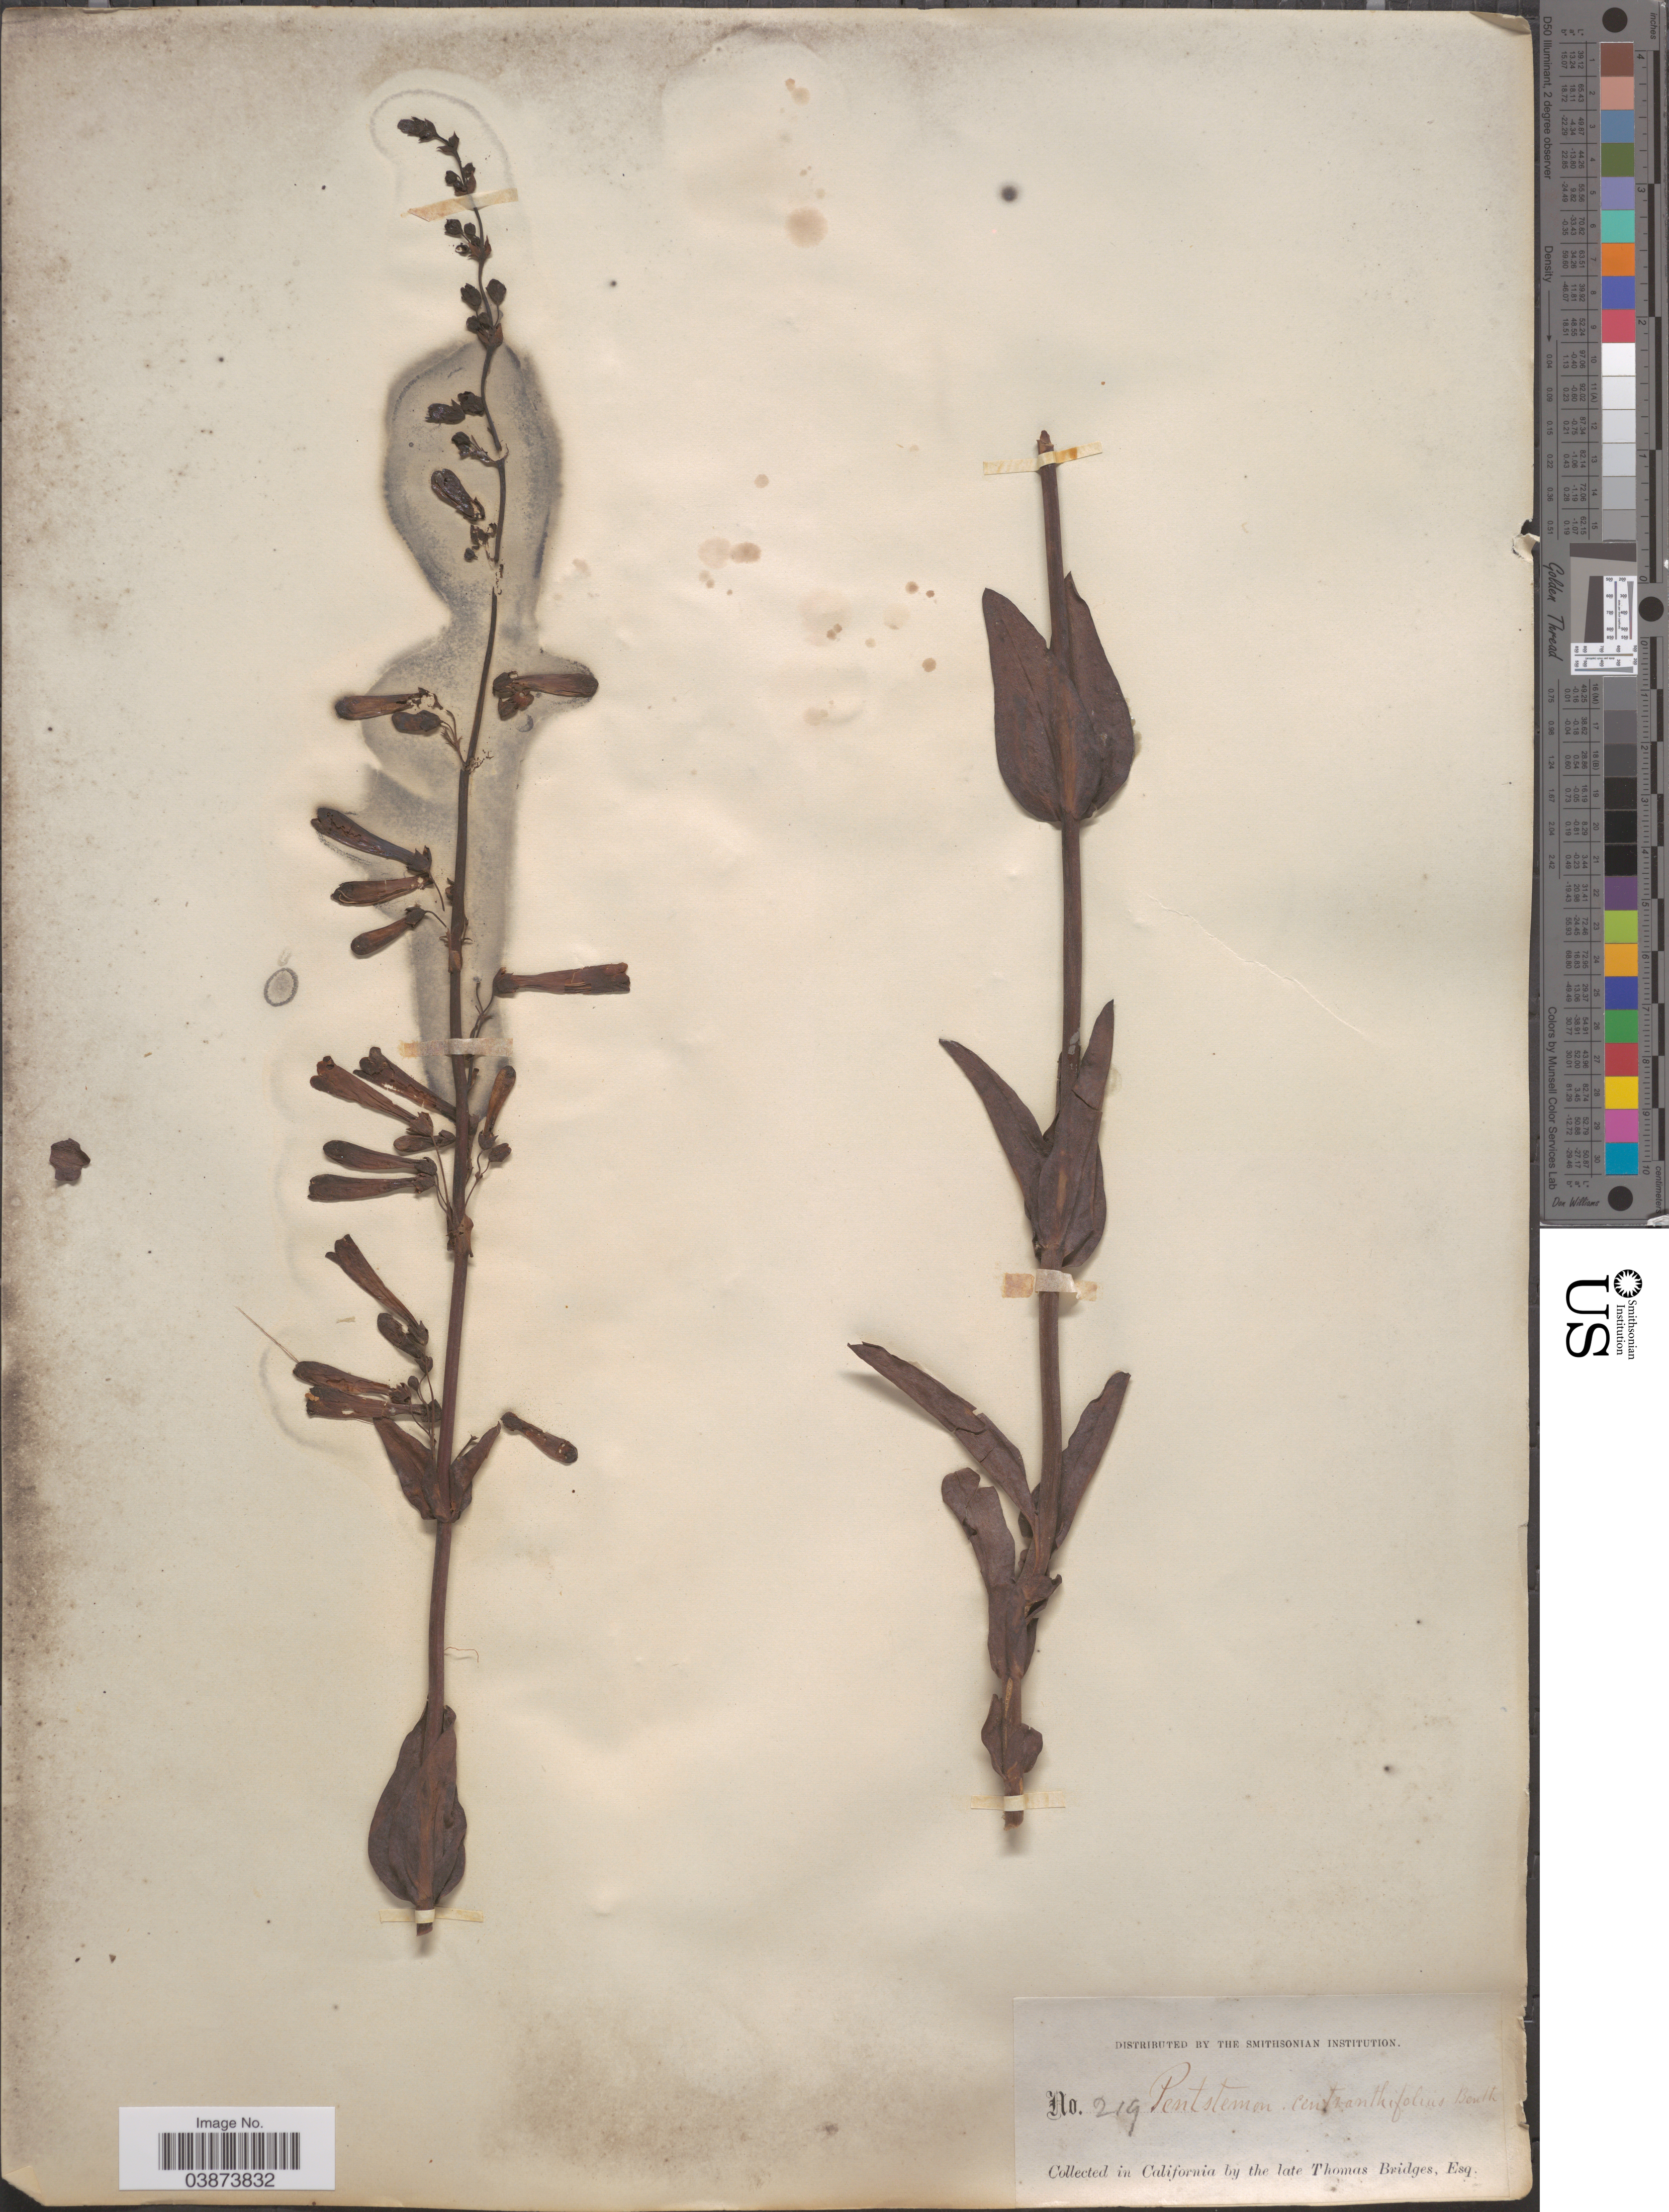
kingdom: Plantae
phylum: Tracheophyta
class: Magnoliopsida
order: Lamiales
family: Plantaginaceae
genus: Penstemon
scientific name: Penstemon centranthifolius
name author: Benth.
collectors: T. Bridges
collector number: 219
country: United States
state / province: California